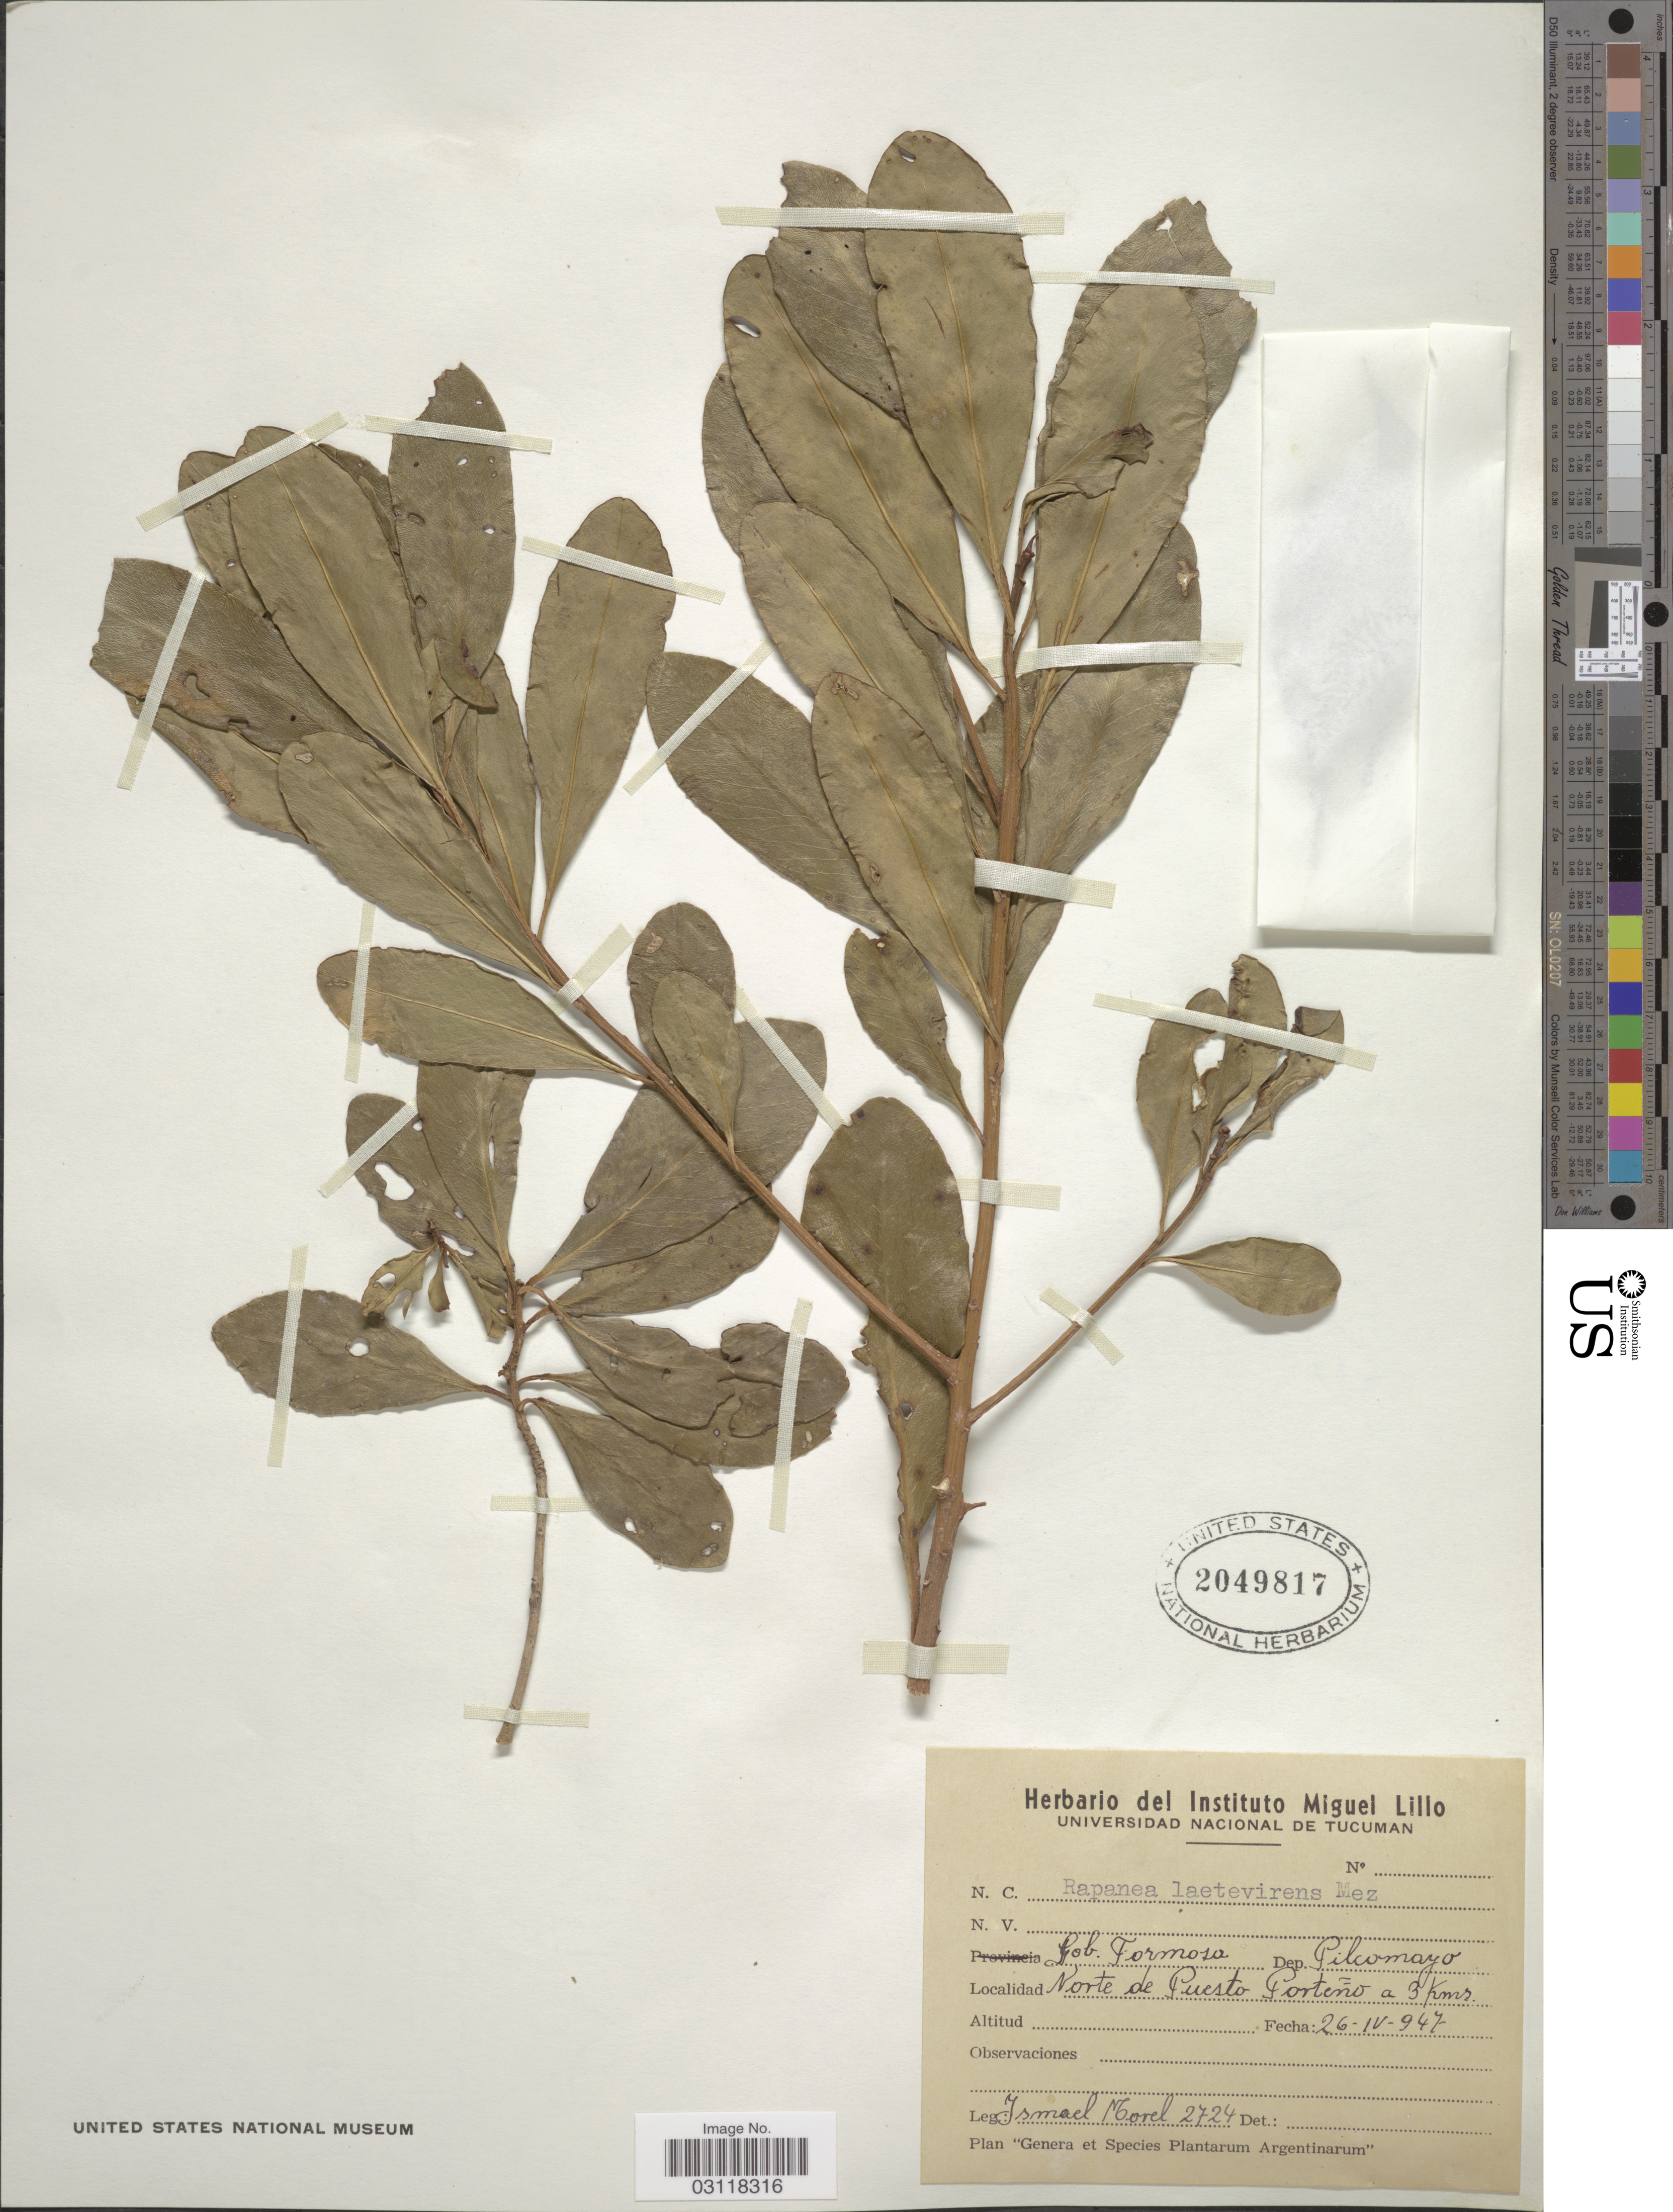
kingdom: Plantae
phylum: Tracheophyta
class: Magnoliopsida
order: Ericales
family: Primulaceae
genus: Rapanea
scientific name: Rapanea laetevirens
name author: Mez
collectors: I. Morel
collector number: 2724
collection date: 1947-04-26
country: Argentina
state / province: Formosa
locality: Gob. Formosa. Dep. Pilcomayo. Norte de Puerto Porteño a 3 Kms.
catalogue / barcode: US 2049817